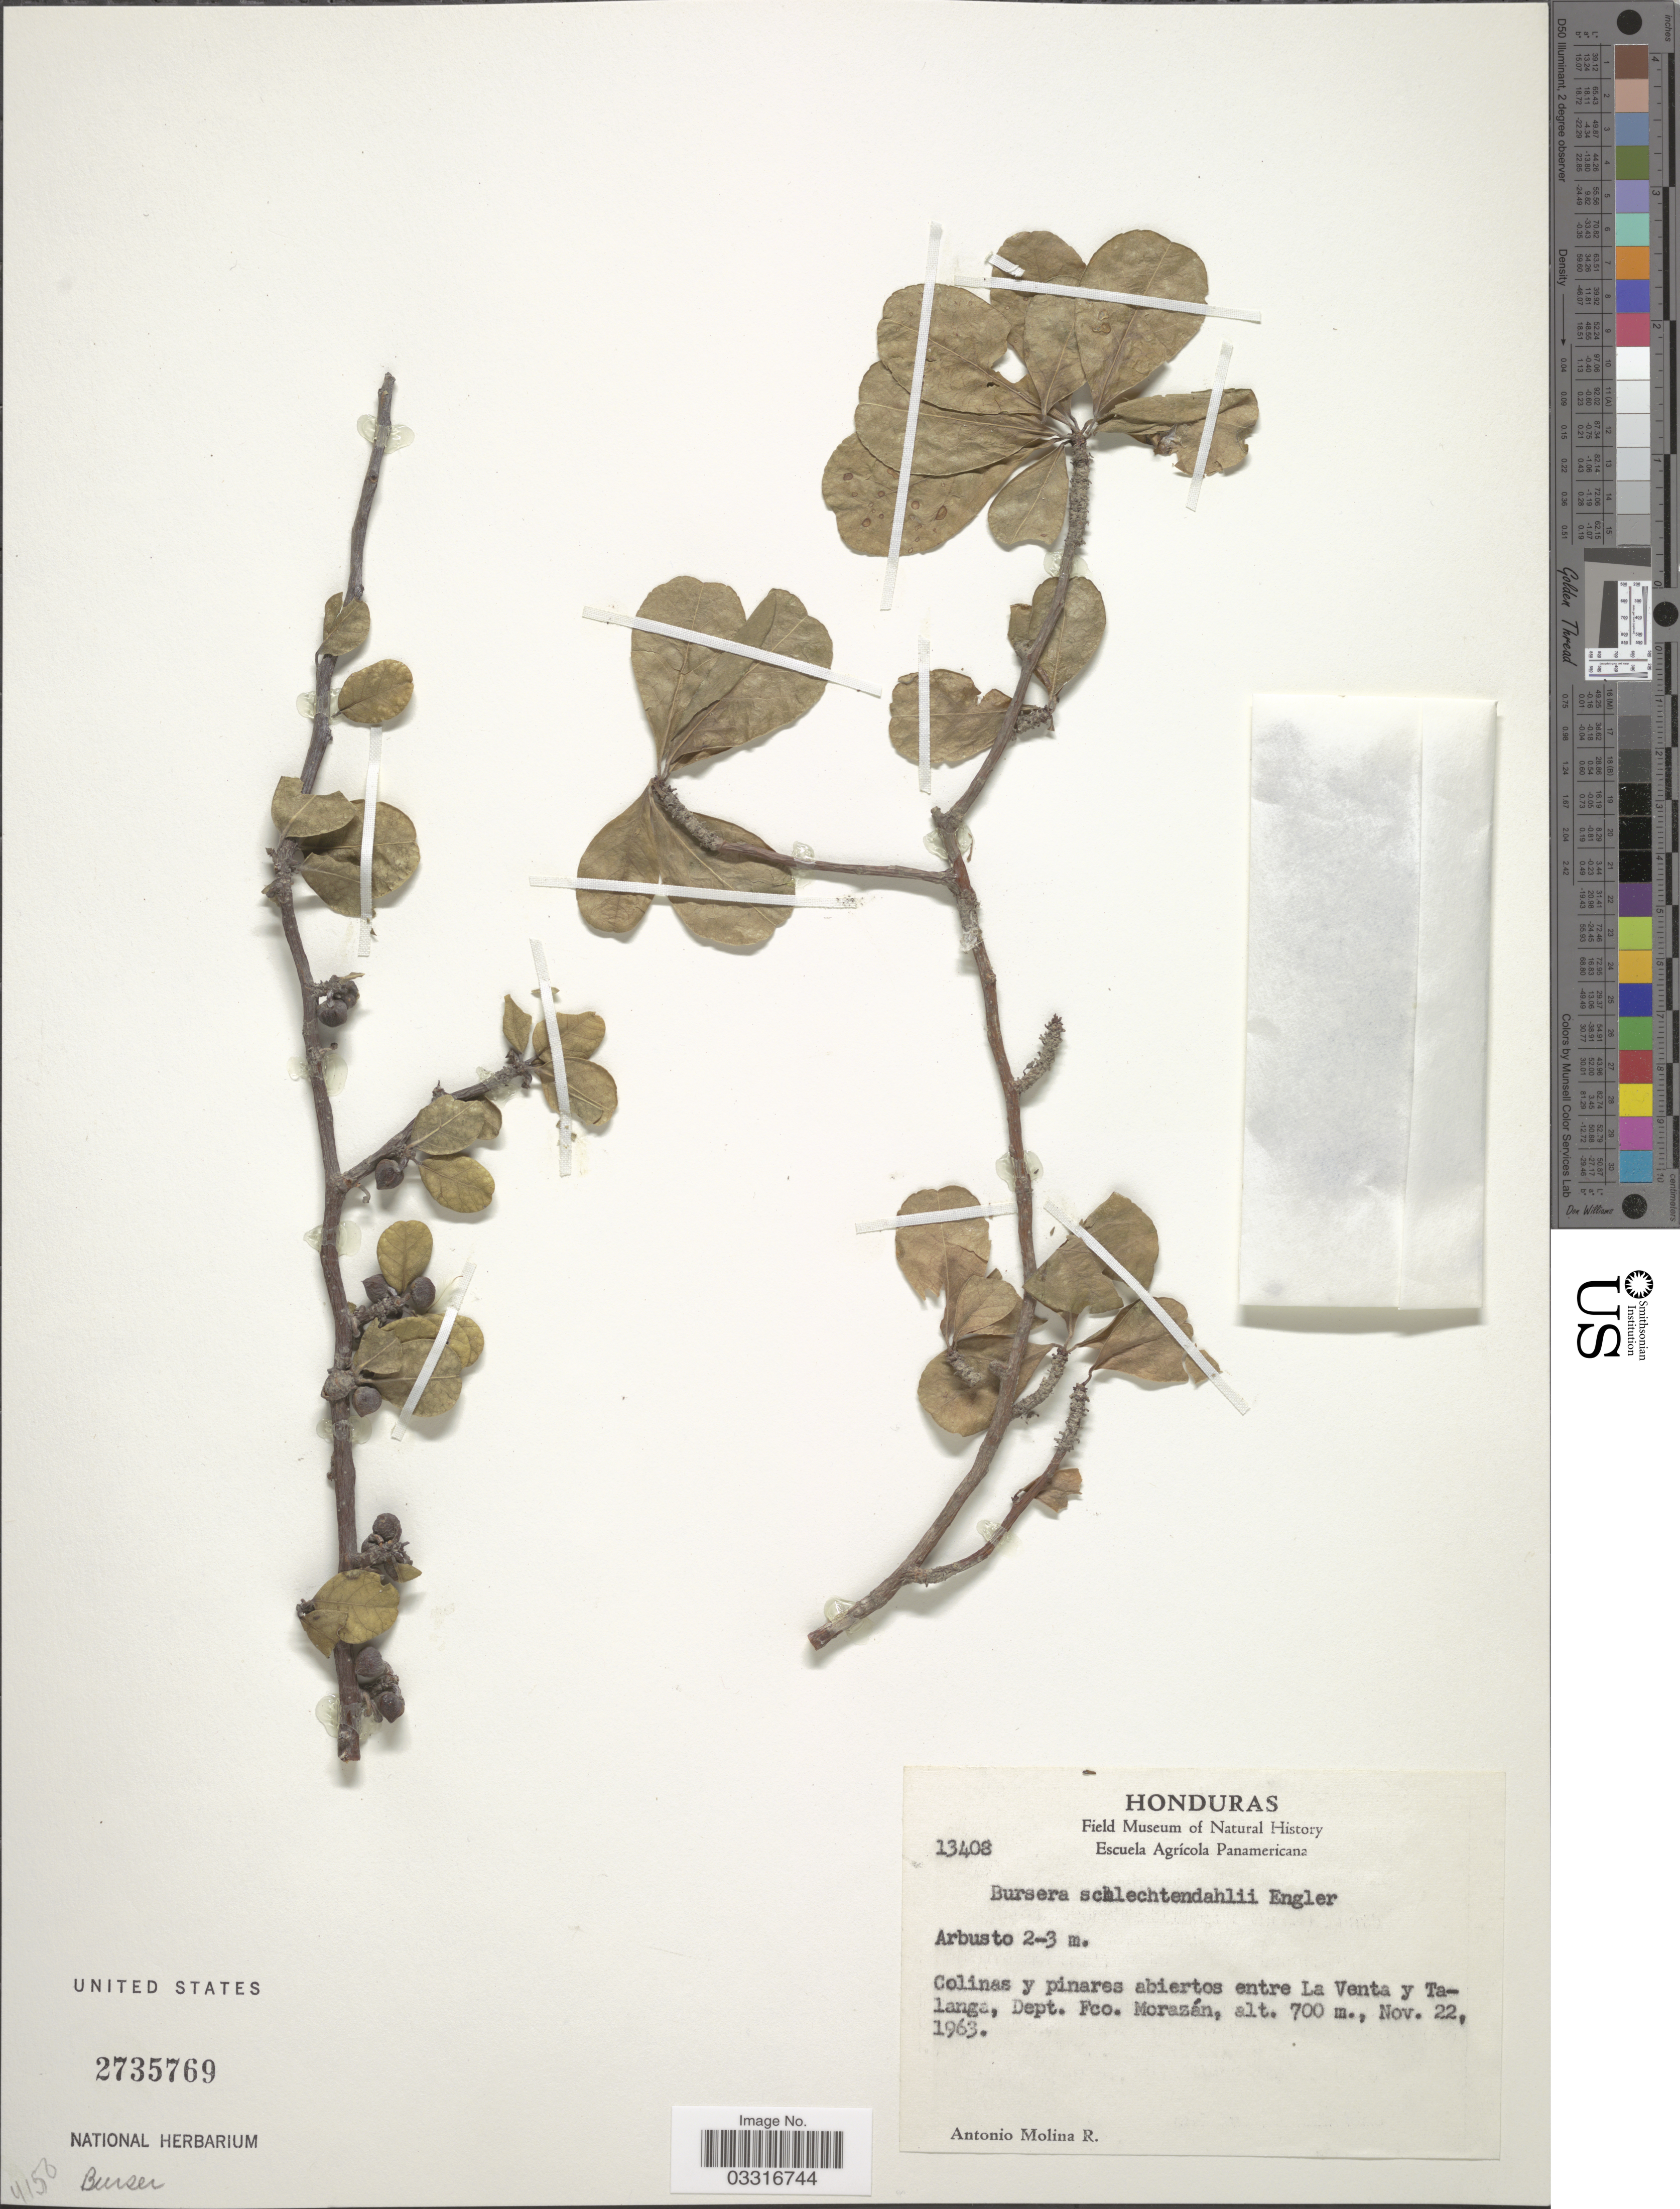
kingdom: Plantae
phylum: Tracheophyta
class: Magnoliopsida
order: Sapindales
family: Burseraceae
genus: Bursera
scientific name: Bursera schlechtendalii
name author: Engl.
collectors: A. Molina R.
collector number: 13408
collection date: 1963-11-22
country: Honduras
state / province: Fco. Morazán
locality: Colinas y pinares abiertos entre La Venta y Talanga, Dept. Fco. Morazán.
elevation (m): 700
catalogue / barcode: US 2735769